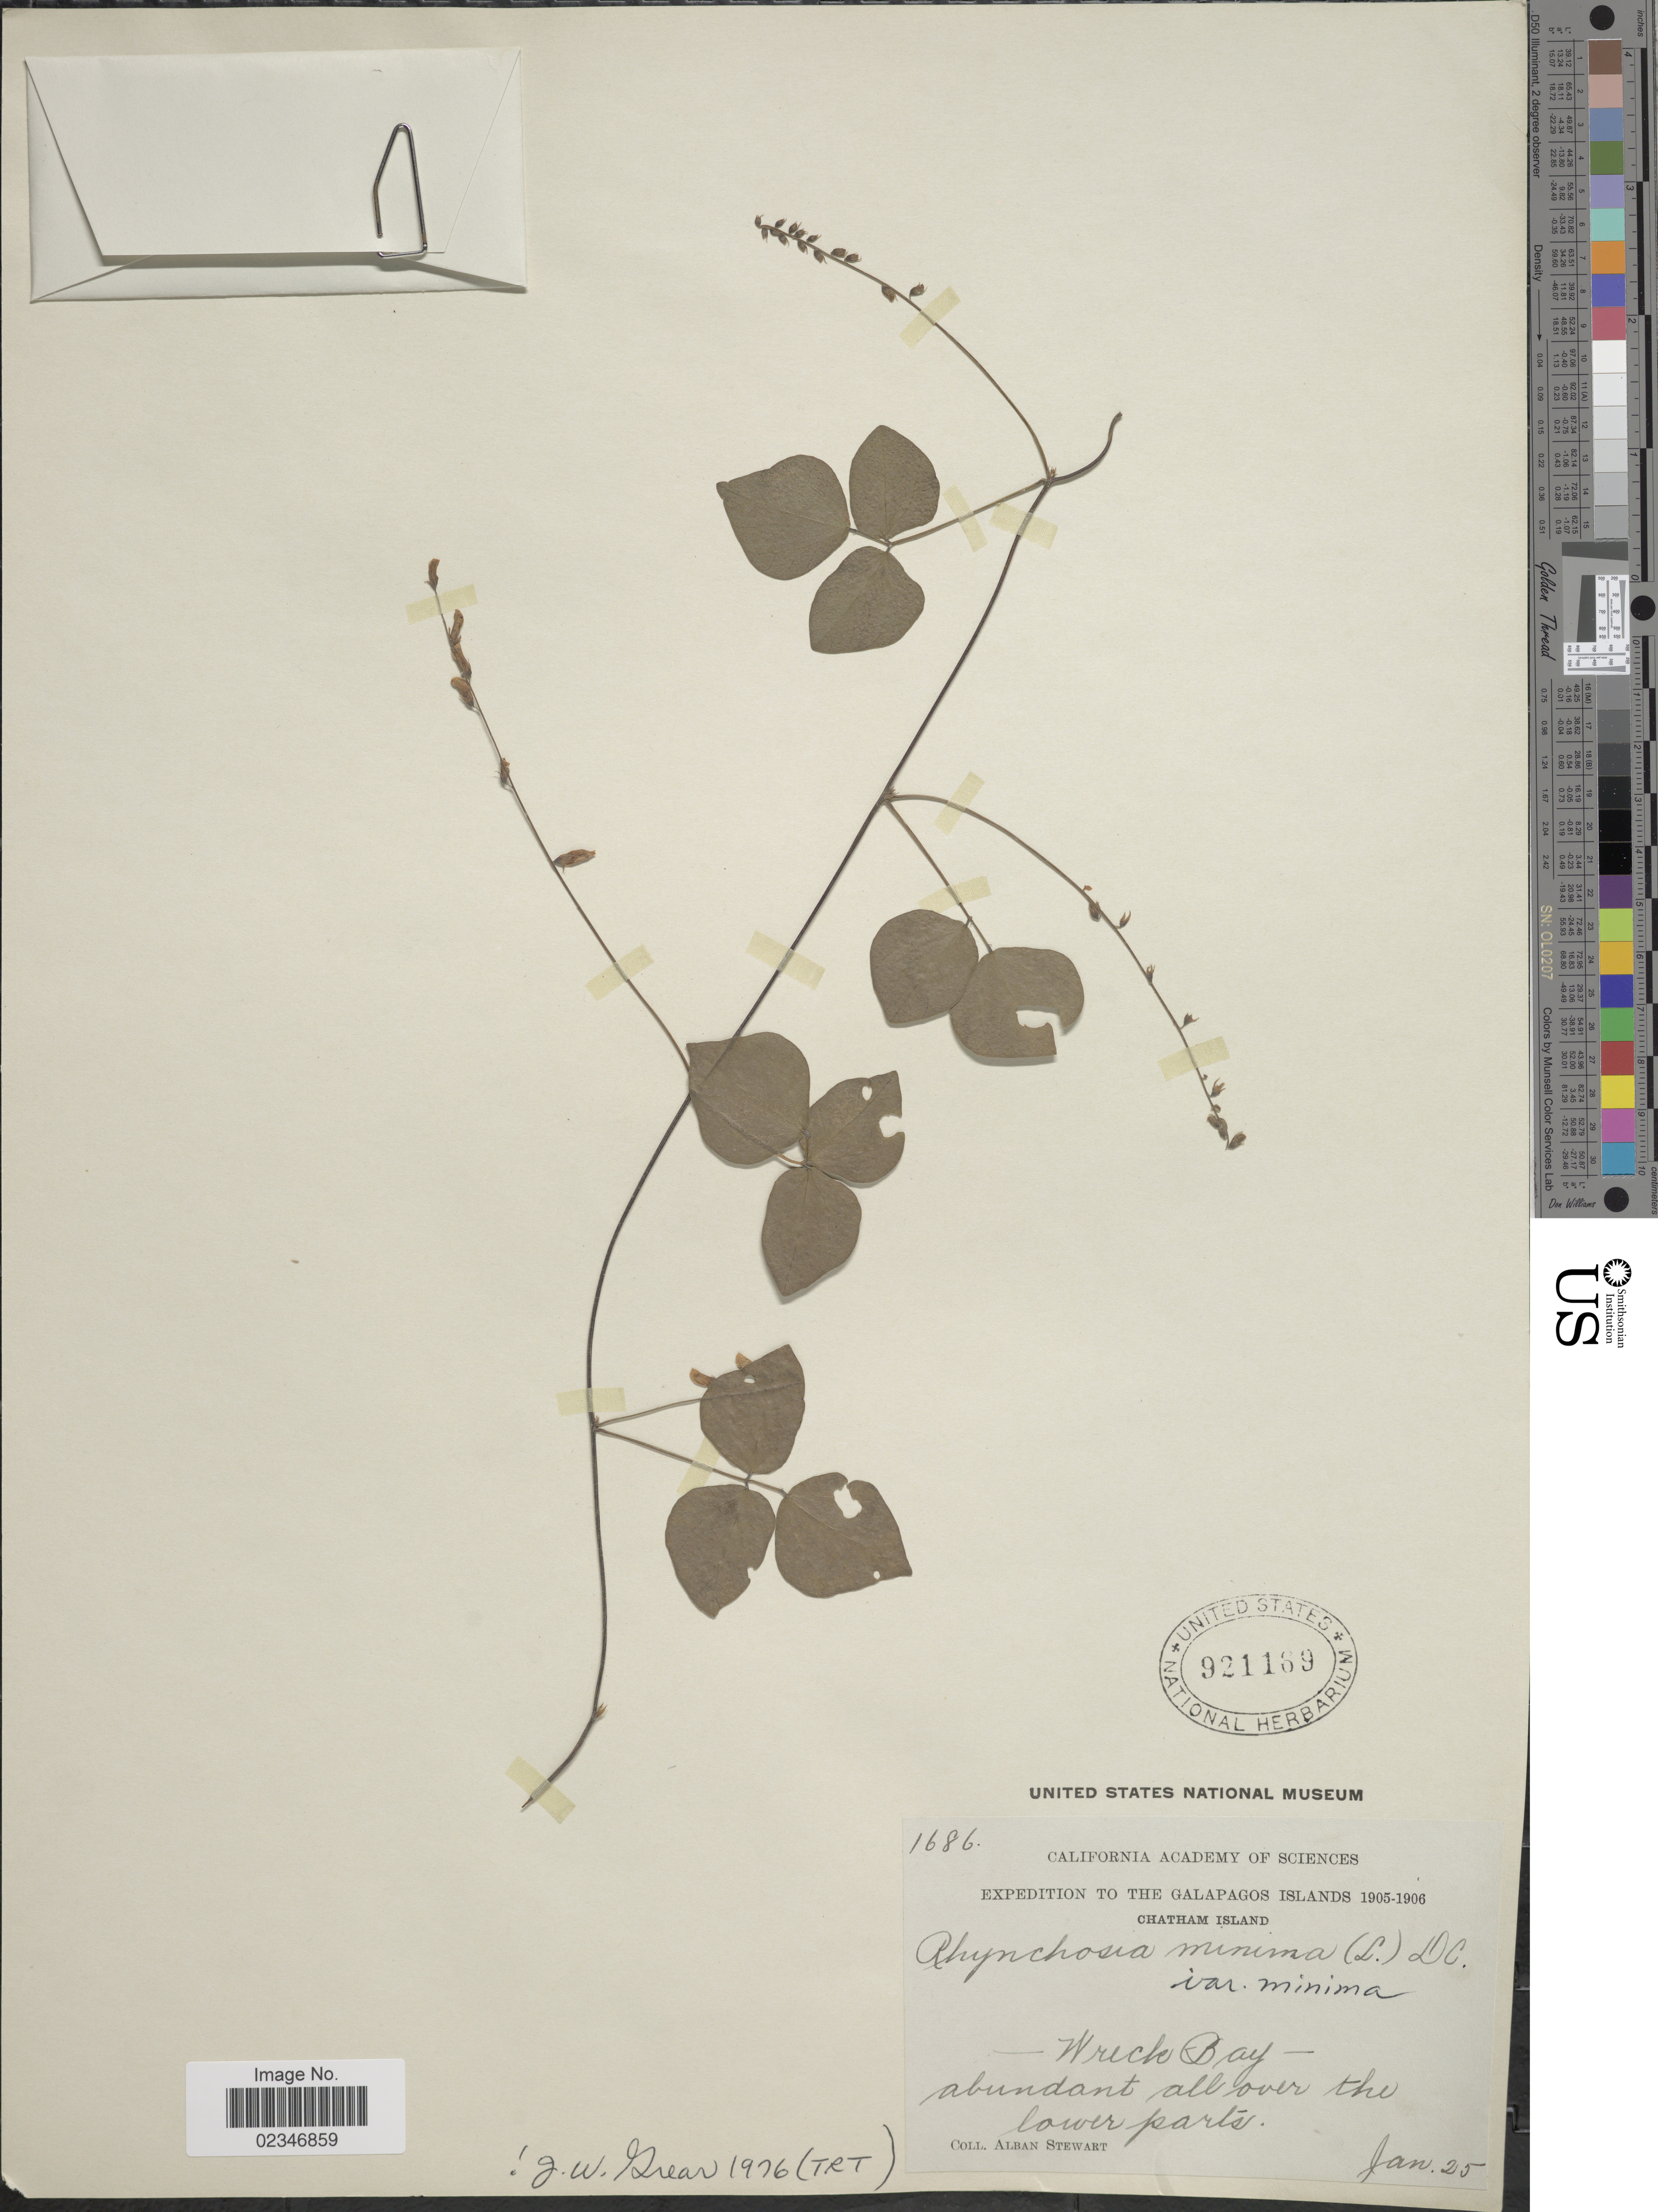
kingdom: Plantae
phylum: Tracheophyta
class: Magnoliopsida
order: Fabales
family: Fabaceae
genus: Rhynchosia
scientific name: Rhynchosia minima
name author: (L.) DC.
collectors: A. Stewart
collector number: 1686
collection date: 1905-01-25/1906-01-25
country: Ecuador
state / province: Colón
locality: The Galapagos Islands, Chatham Island, Wrech Bay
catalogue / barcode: US 921169